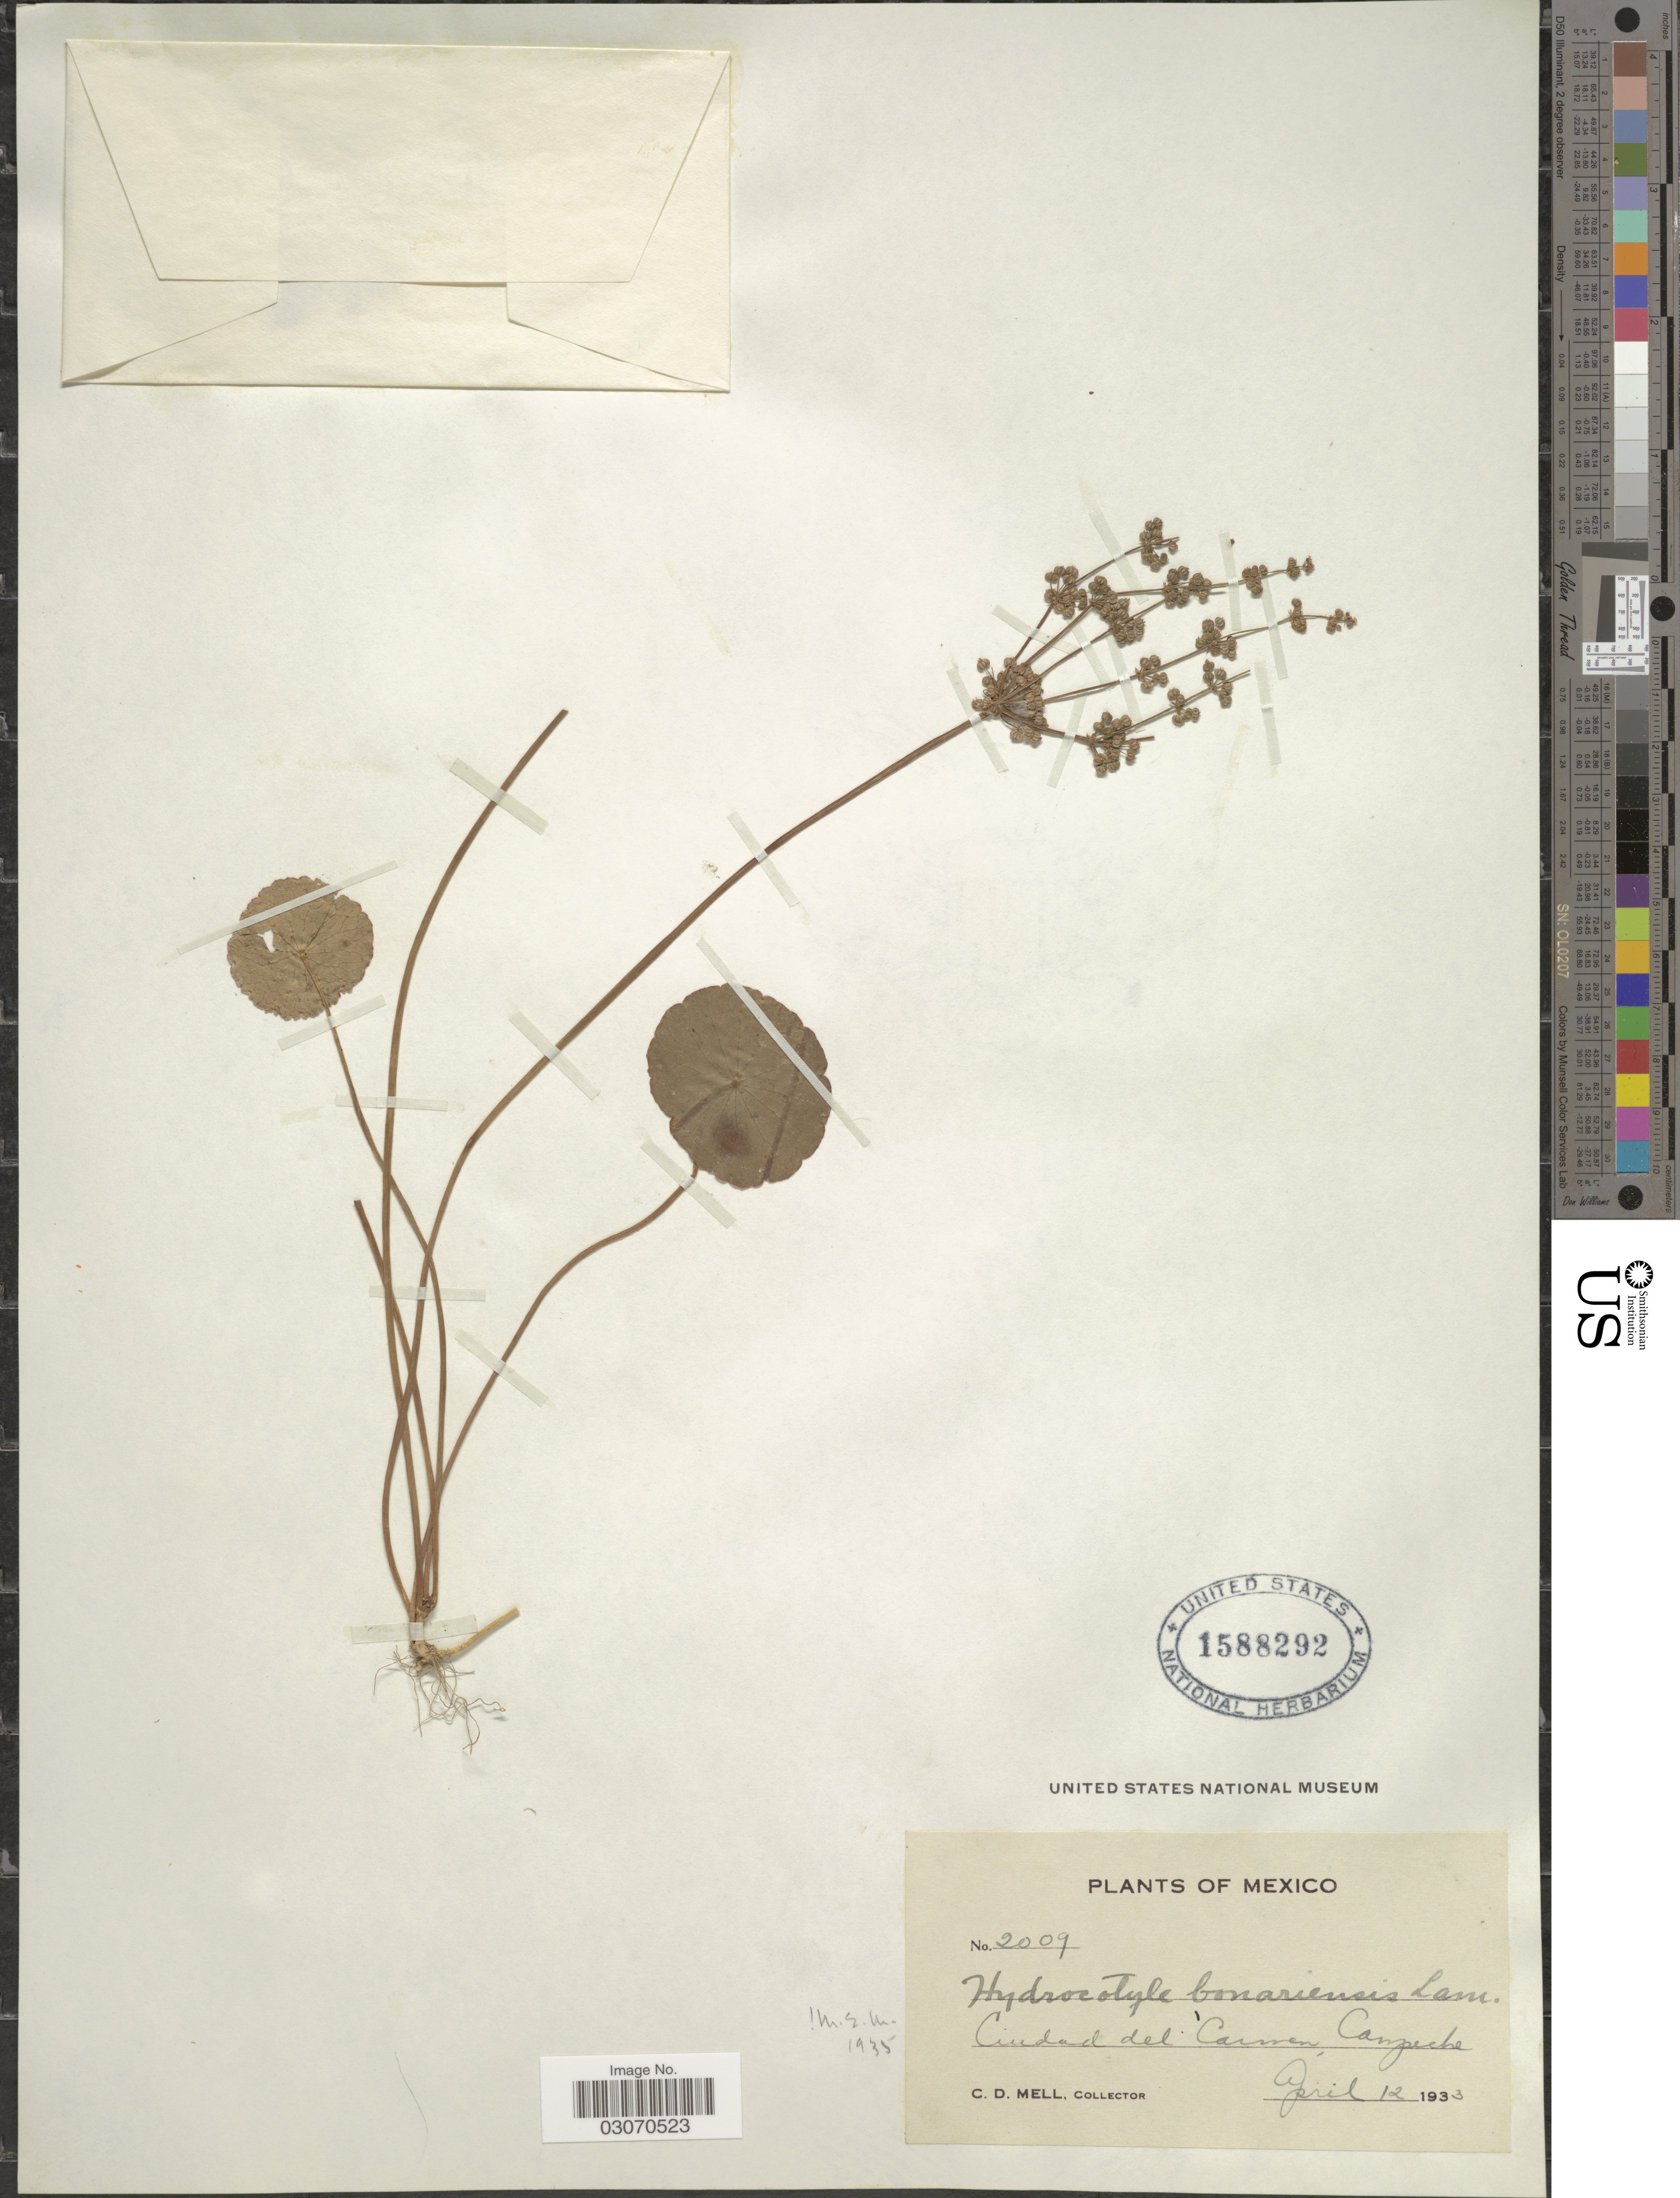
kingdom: Plantae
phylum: Tracheophyta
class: Magnoliopsida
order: Apiales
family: Araliaceae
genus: Hydrocotyle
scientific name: Hydrocotyle bonariensis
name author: Lam.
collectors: C. D. Mell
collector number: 2009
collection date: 1933-04-12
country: Mexico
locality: Ciudad del Carmen, Campeche.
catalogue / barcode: US 1588292